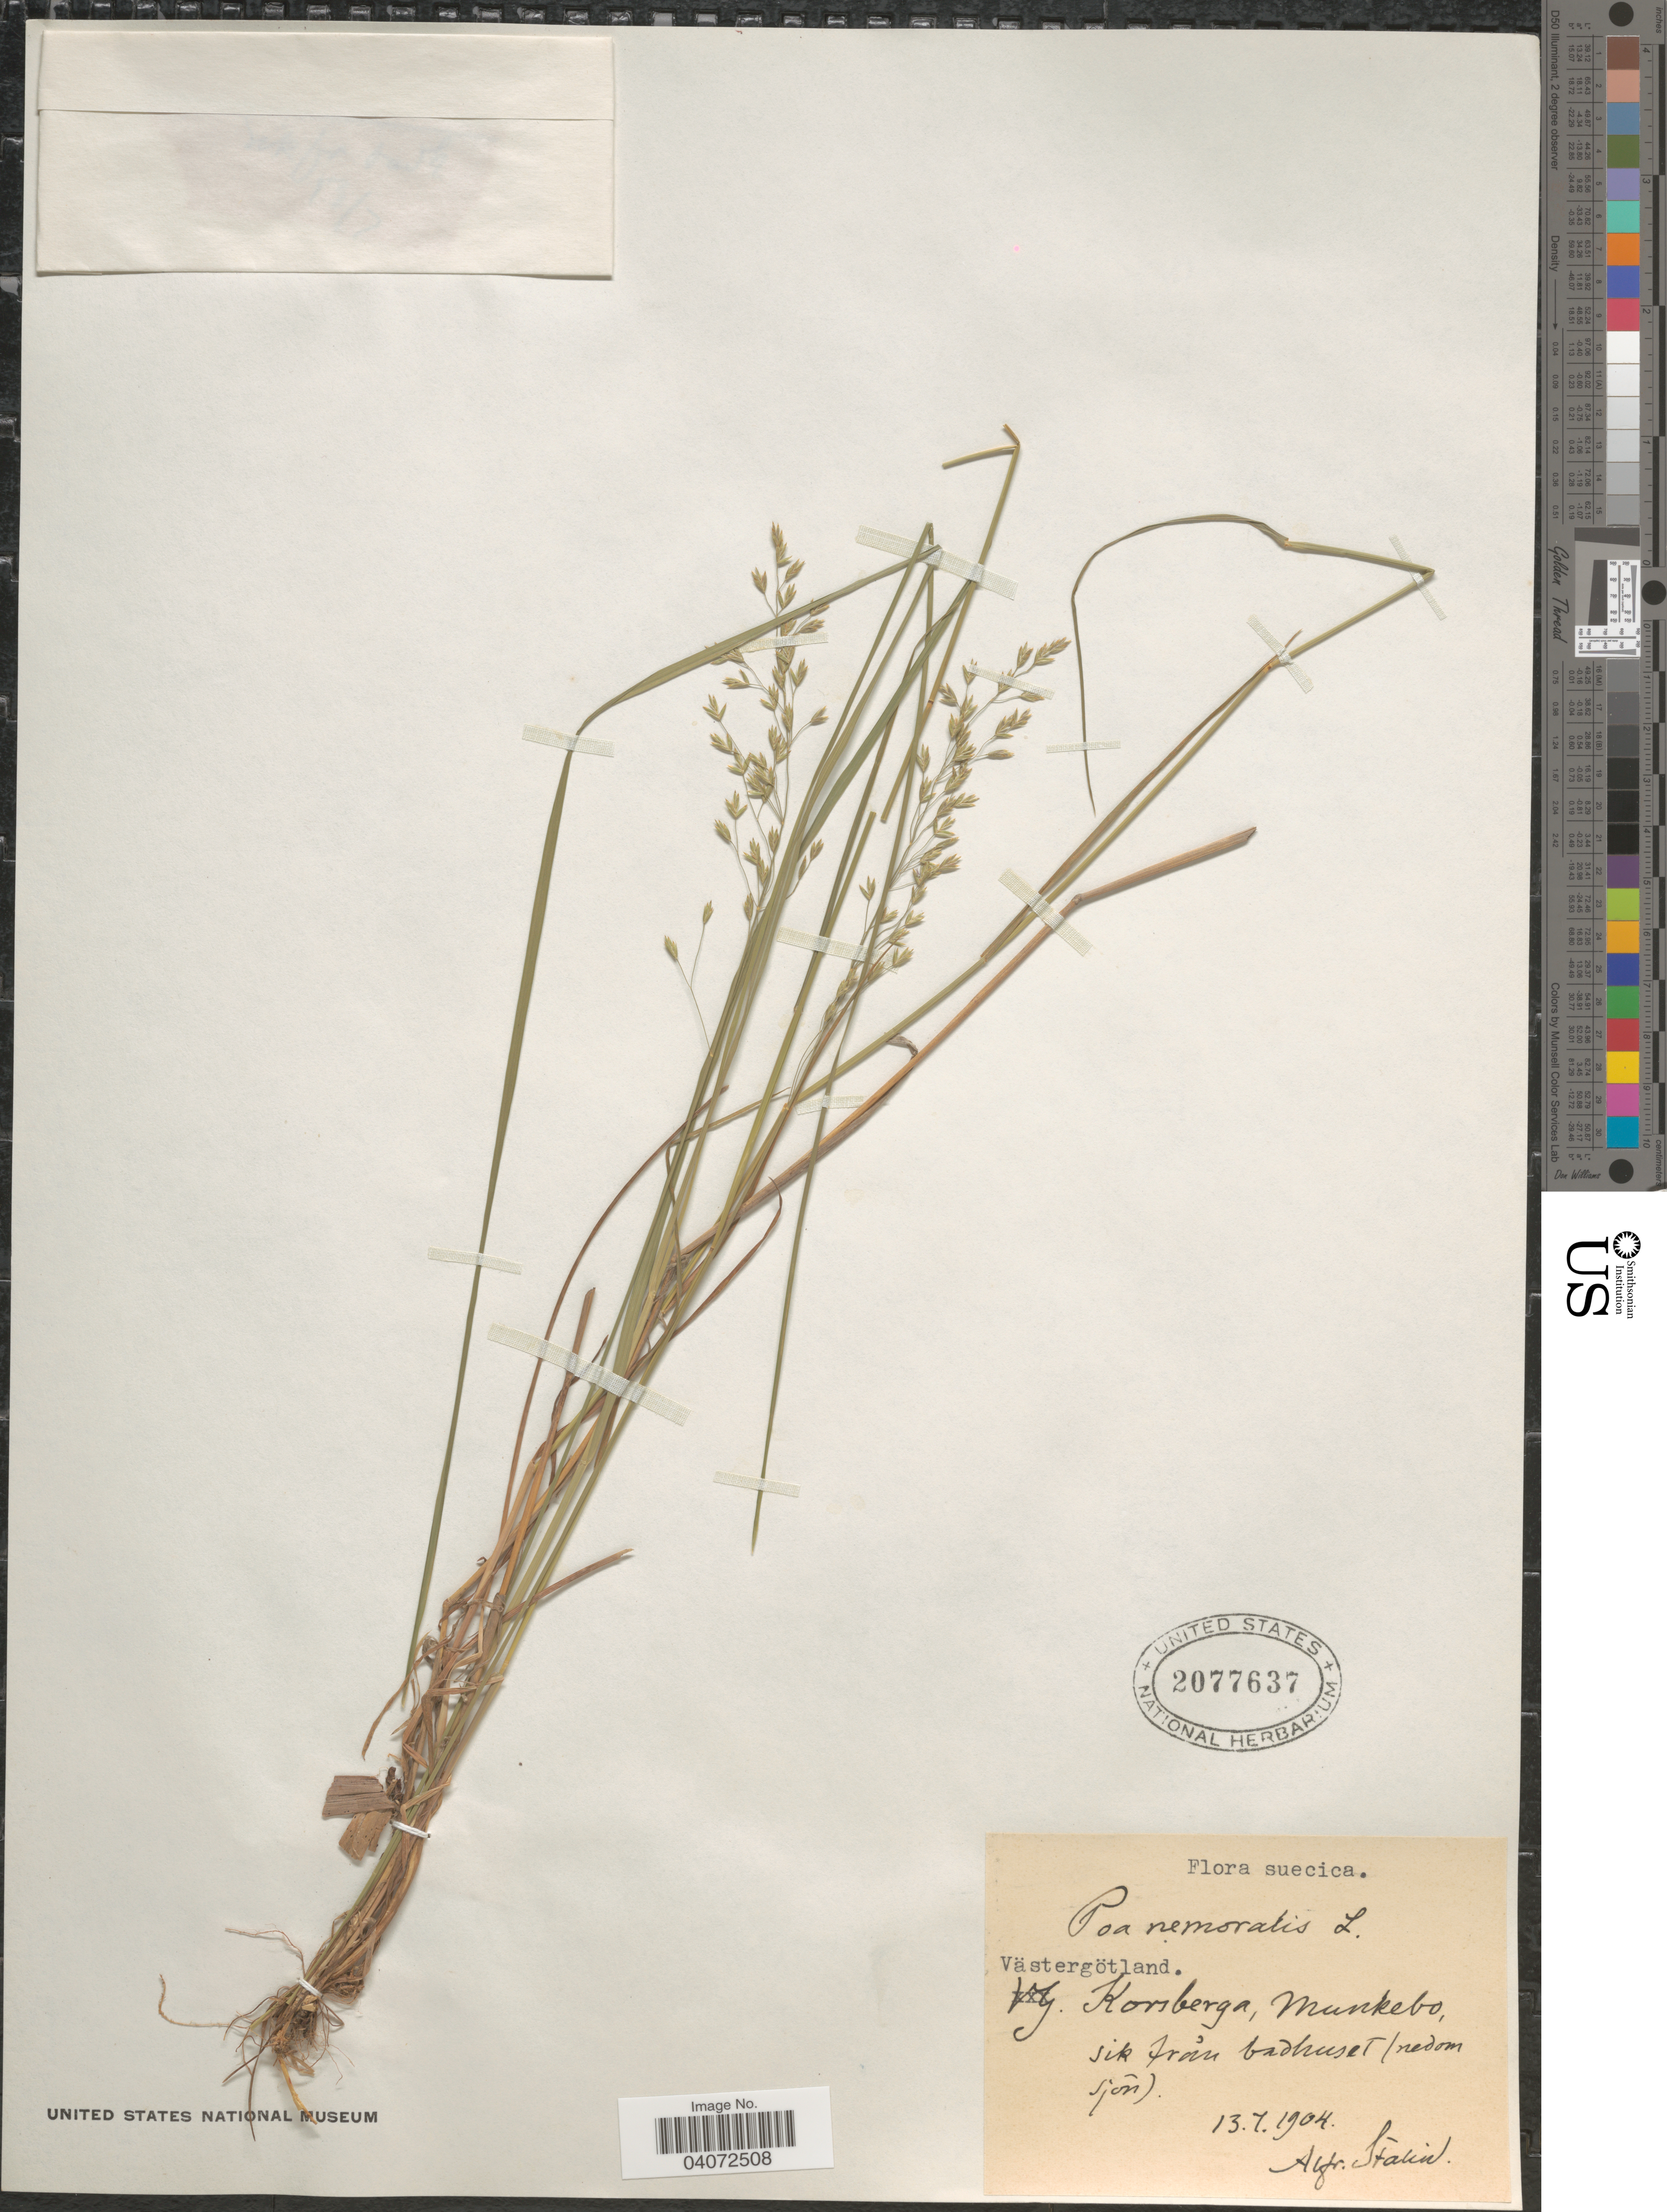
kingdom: Plantae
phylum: Tracheophyta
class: Liliopsida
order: Poales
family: Poaceae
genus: Poa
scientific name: Poa nemoralis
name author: L.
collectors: Stalin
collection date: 1904-07-13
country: Sweden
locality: Suecica. Västergötland. Korsberga, Munkebo, sik fran badhuset (nedom sjon).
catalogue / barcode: US 2077637